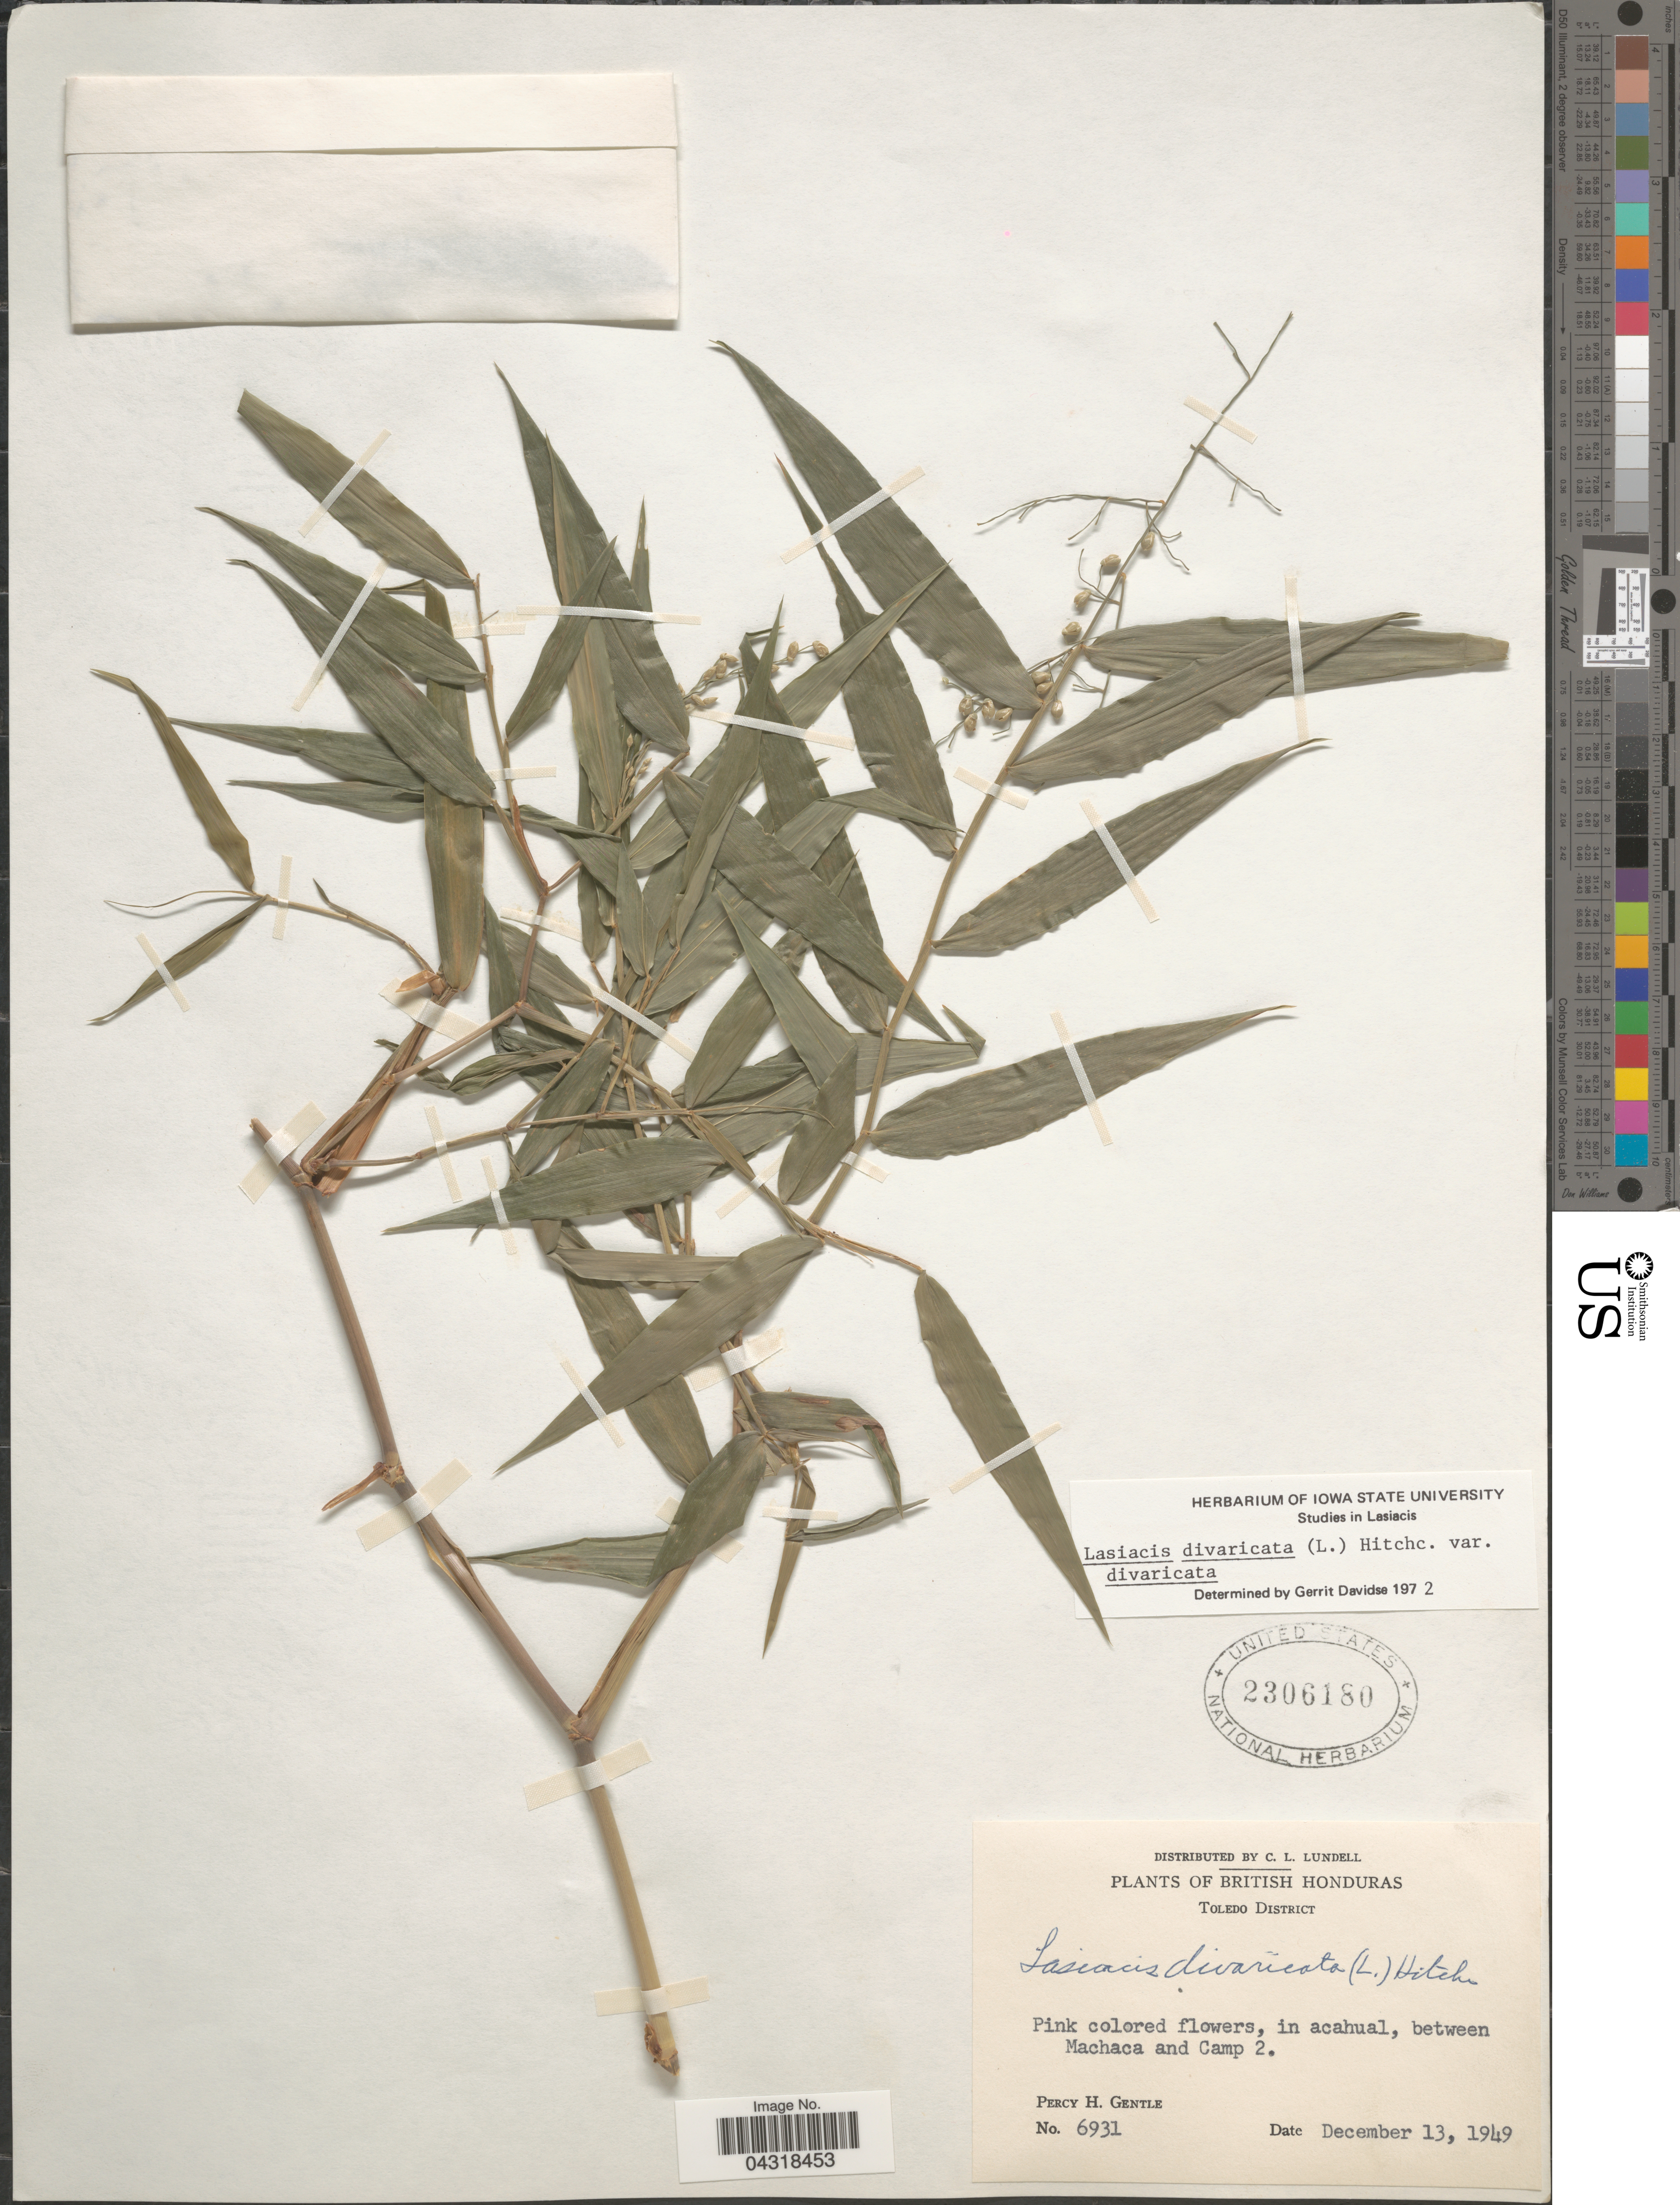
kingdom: Plantae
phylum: Tracheophyta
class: Liliopsida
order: Poales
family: Poaceae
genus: Lasiacis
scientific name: Lasiacis divaricata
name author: (L.) Hitchc.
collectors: P. H. Gentle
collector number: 6931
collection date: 1949-12-13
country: Belize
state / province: Toledo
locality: British Honduras. Toledo District. Pink colored flowers, in acahual, between Machaca and Camp 2.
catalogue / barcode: US 2306180